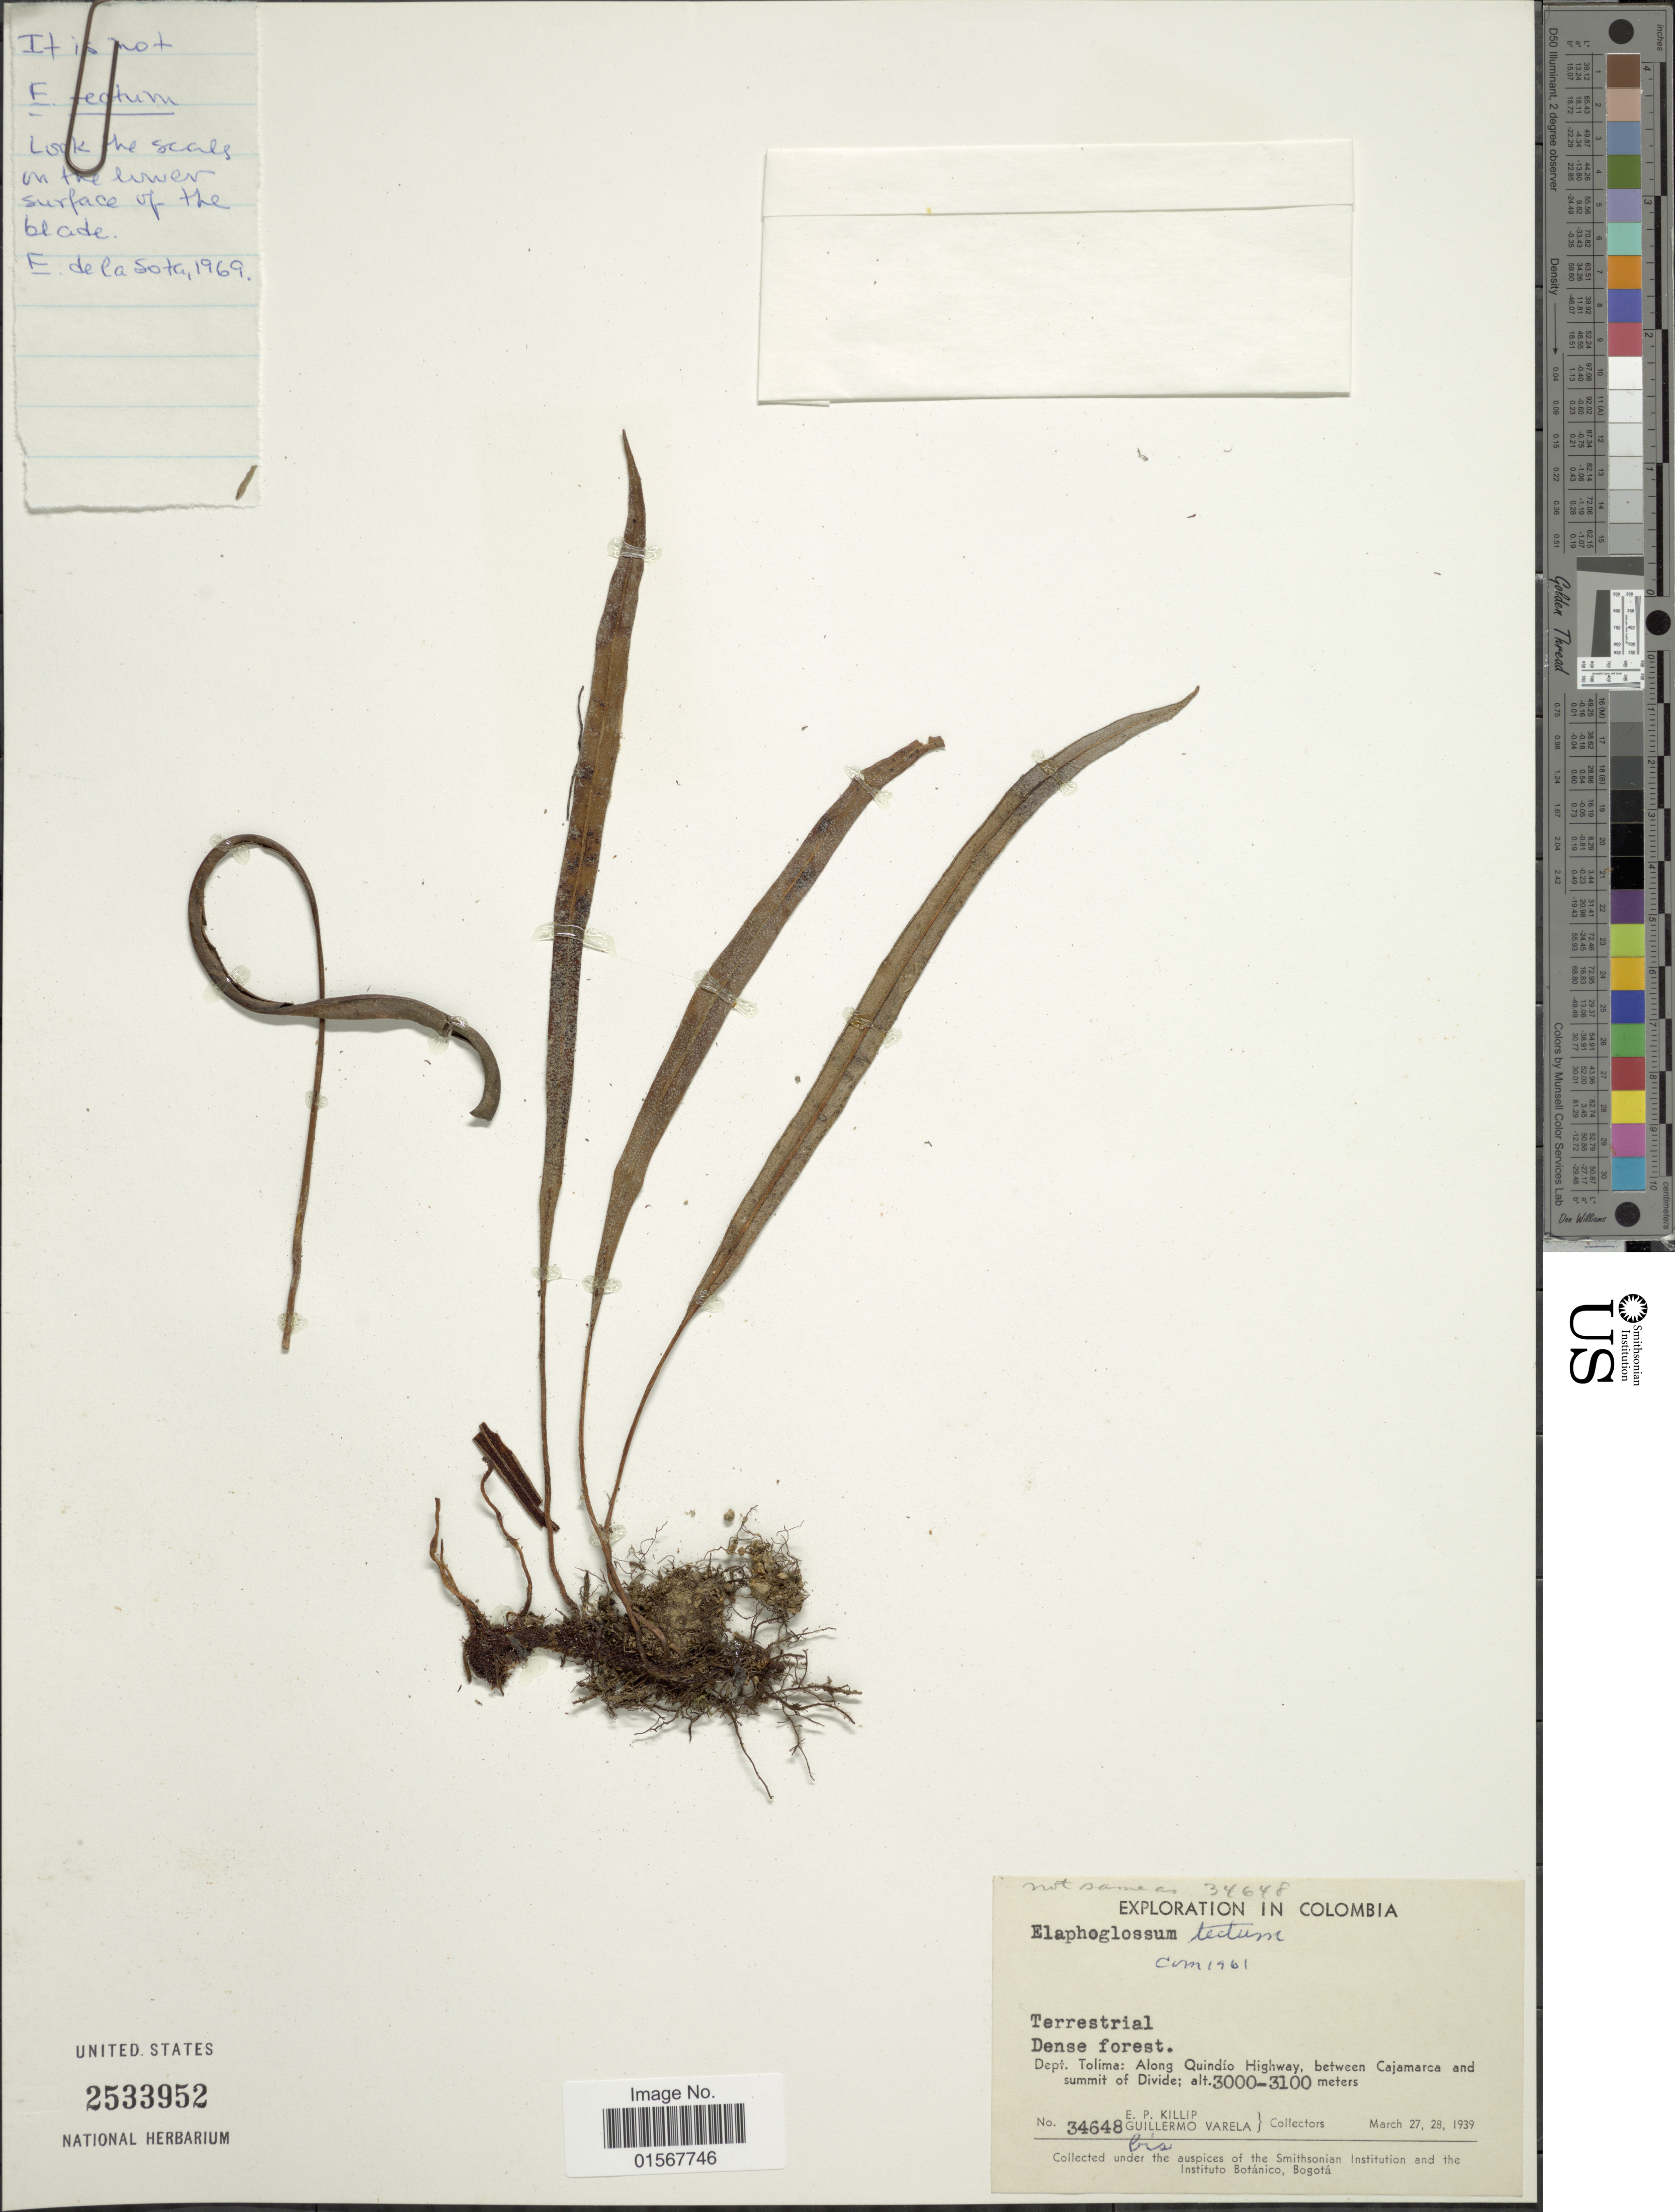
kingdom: Plantae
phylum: Tracheophyta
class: Polypodiopsida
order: Polypodiales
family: Dryopteridaceae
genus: Elaphoglossum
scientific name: Elaphoglossum tectum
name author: (Humb. & Bonpl.) Moore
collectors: E. P. Killip & G. Varela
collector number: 34648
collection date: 1939-03-27/1939-03-28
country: Colombia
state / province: Tolima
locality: Dept. Tolima: along Quindio Highway, between Cajamarca and summit of Divide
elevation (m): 3000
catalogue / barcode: US 2533952